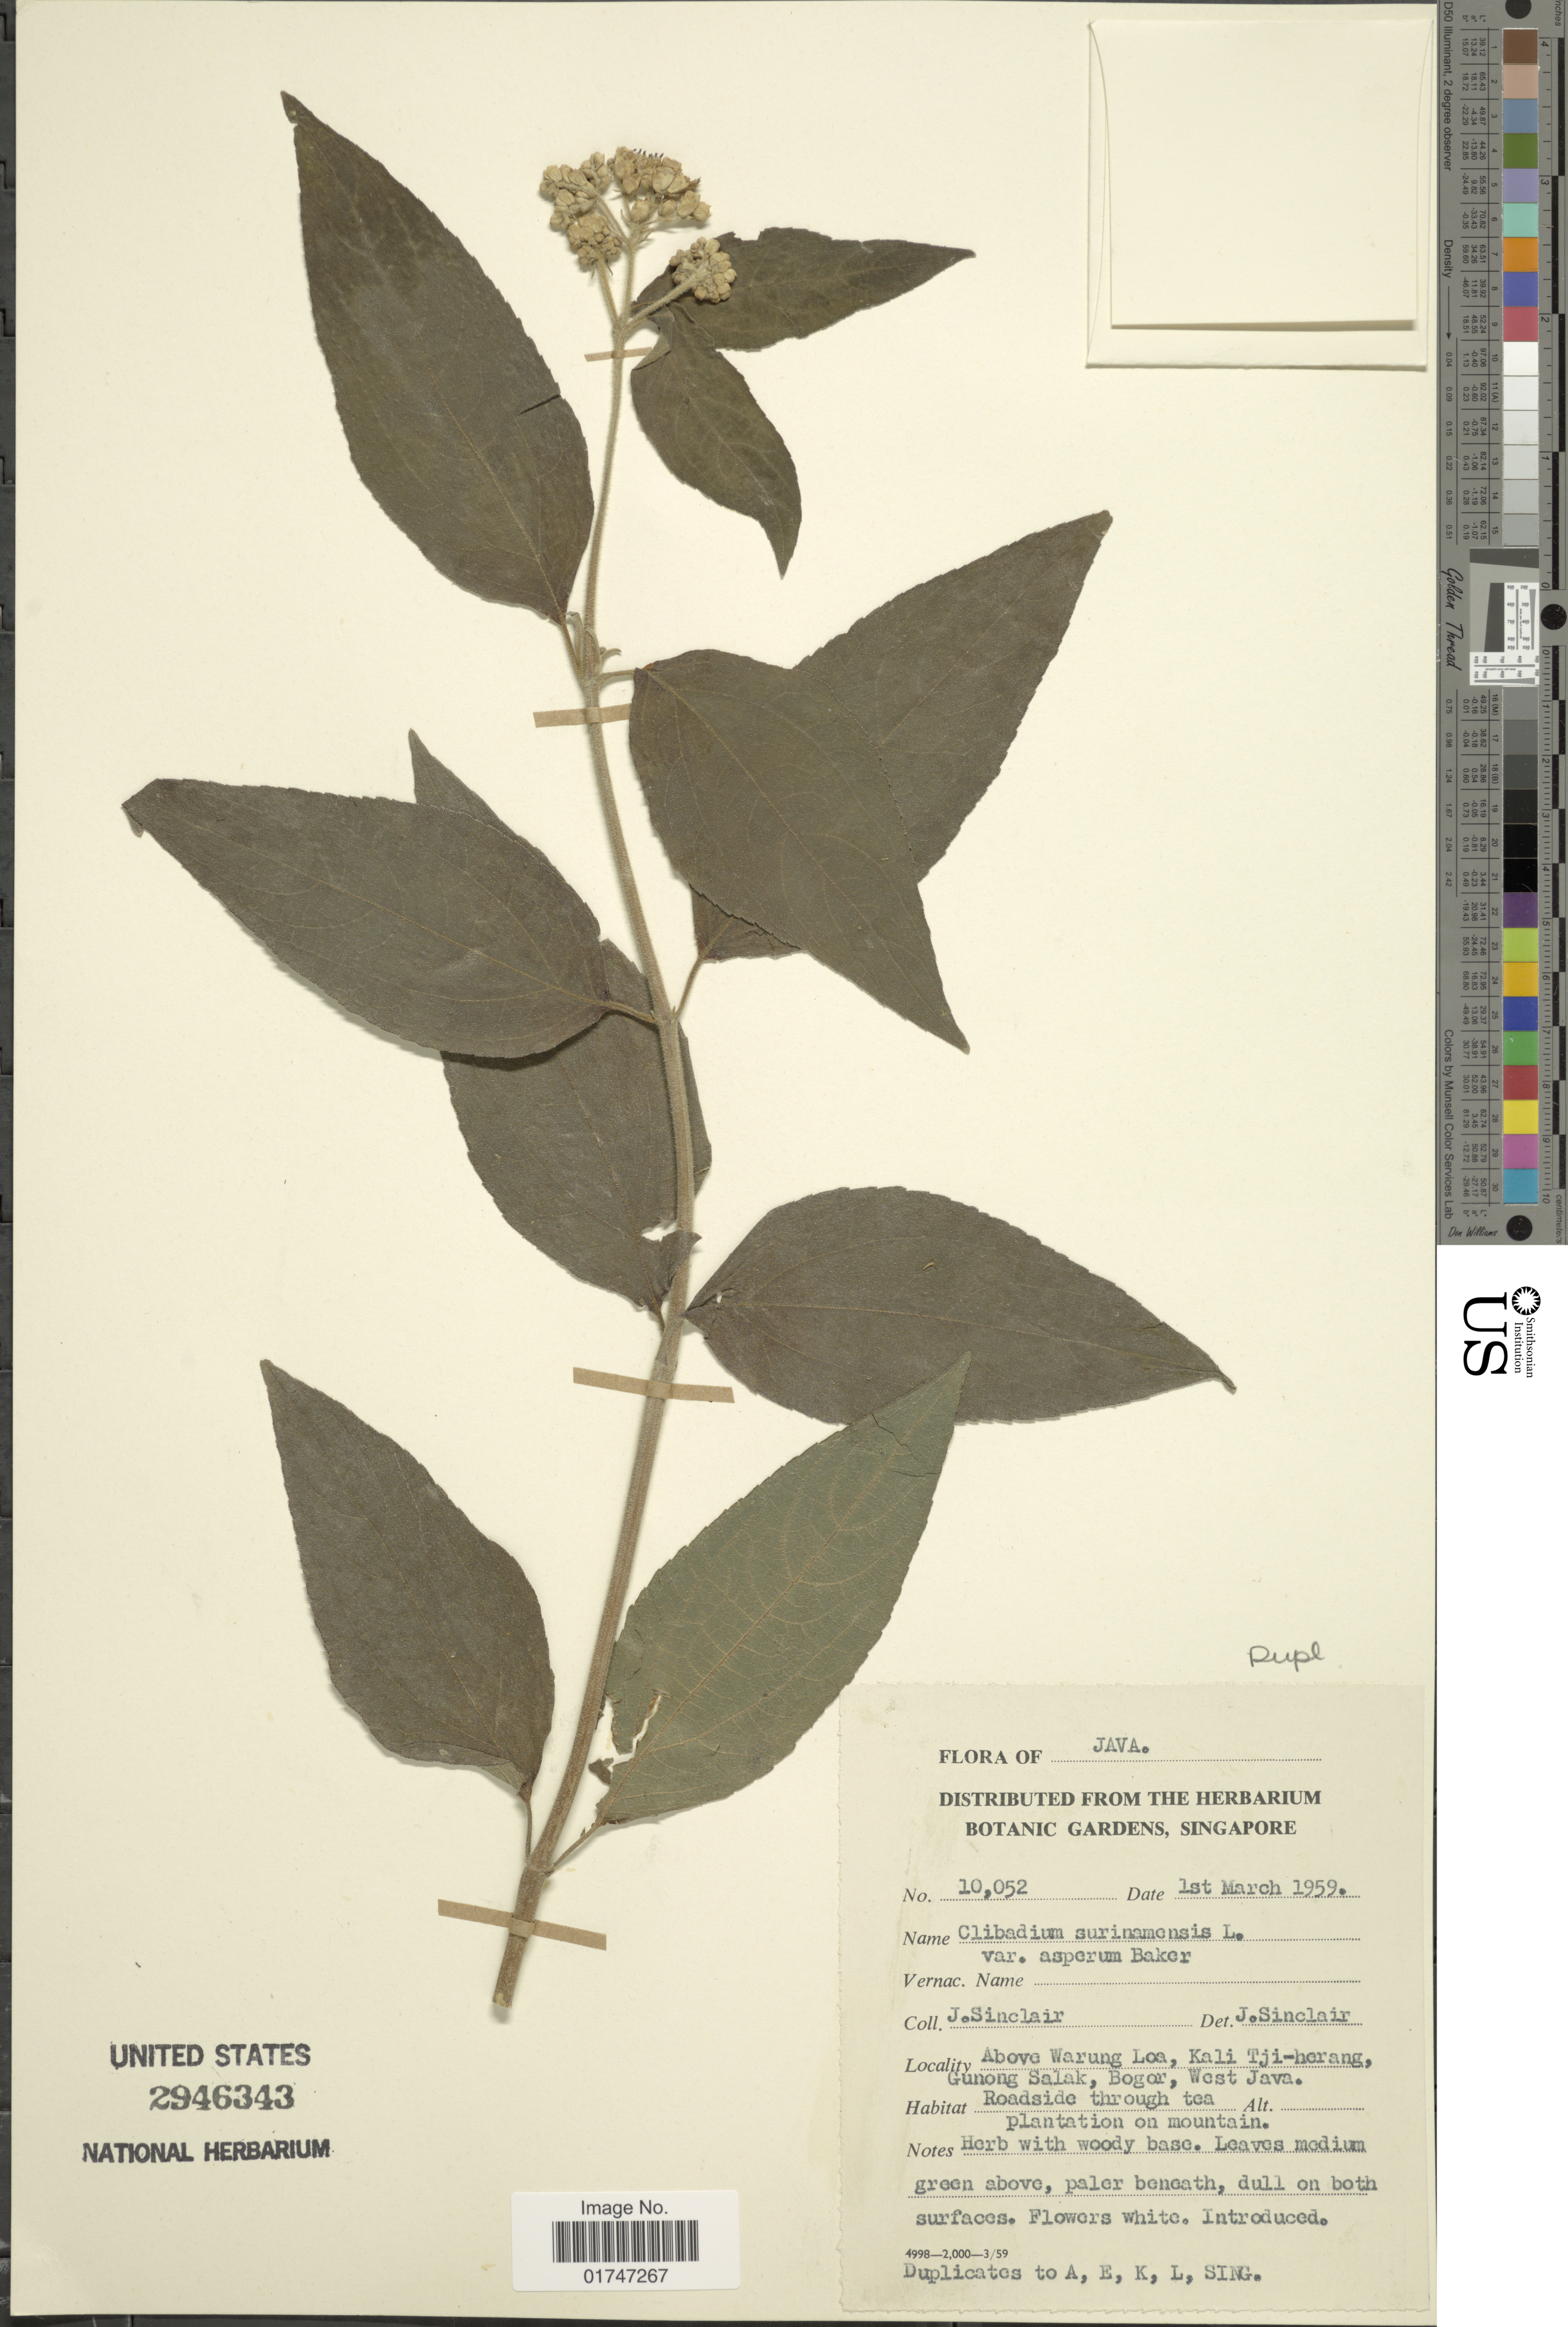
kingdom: Plantae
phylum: Tracheophyta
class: Magnoliopsida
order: Asterales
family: Asteraceae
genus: Clibadium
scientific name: Clibadium surinamense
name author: L.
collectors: J. Sinclair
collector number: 10052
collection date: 1959-03-01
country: Indonesia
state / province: Java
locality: Above Warung Loa, Kali Tji-herang, Gunong Salak, Bogor, West Java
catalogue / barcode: US 2946343